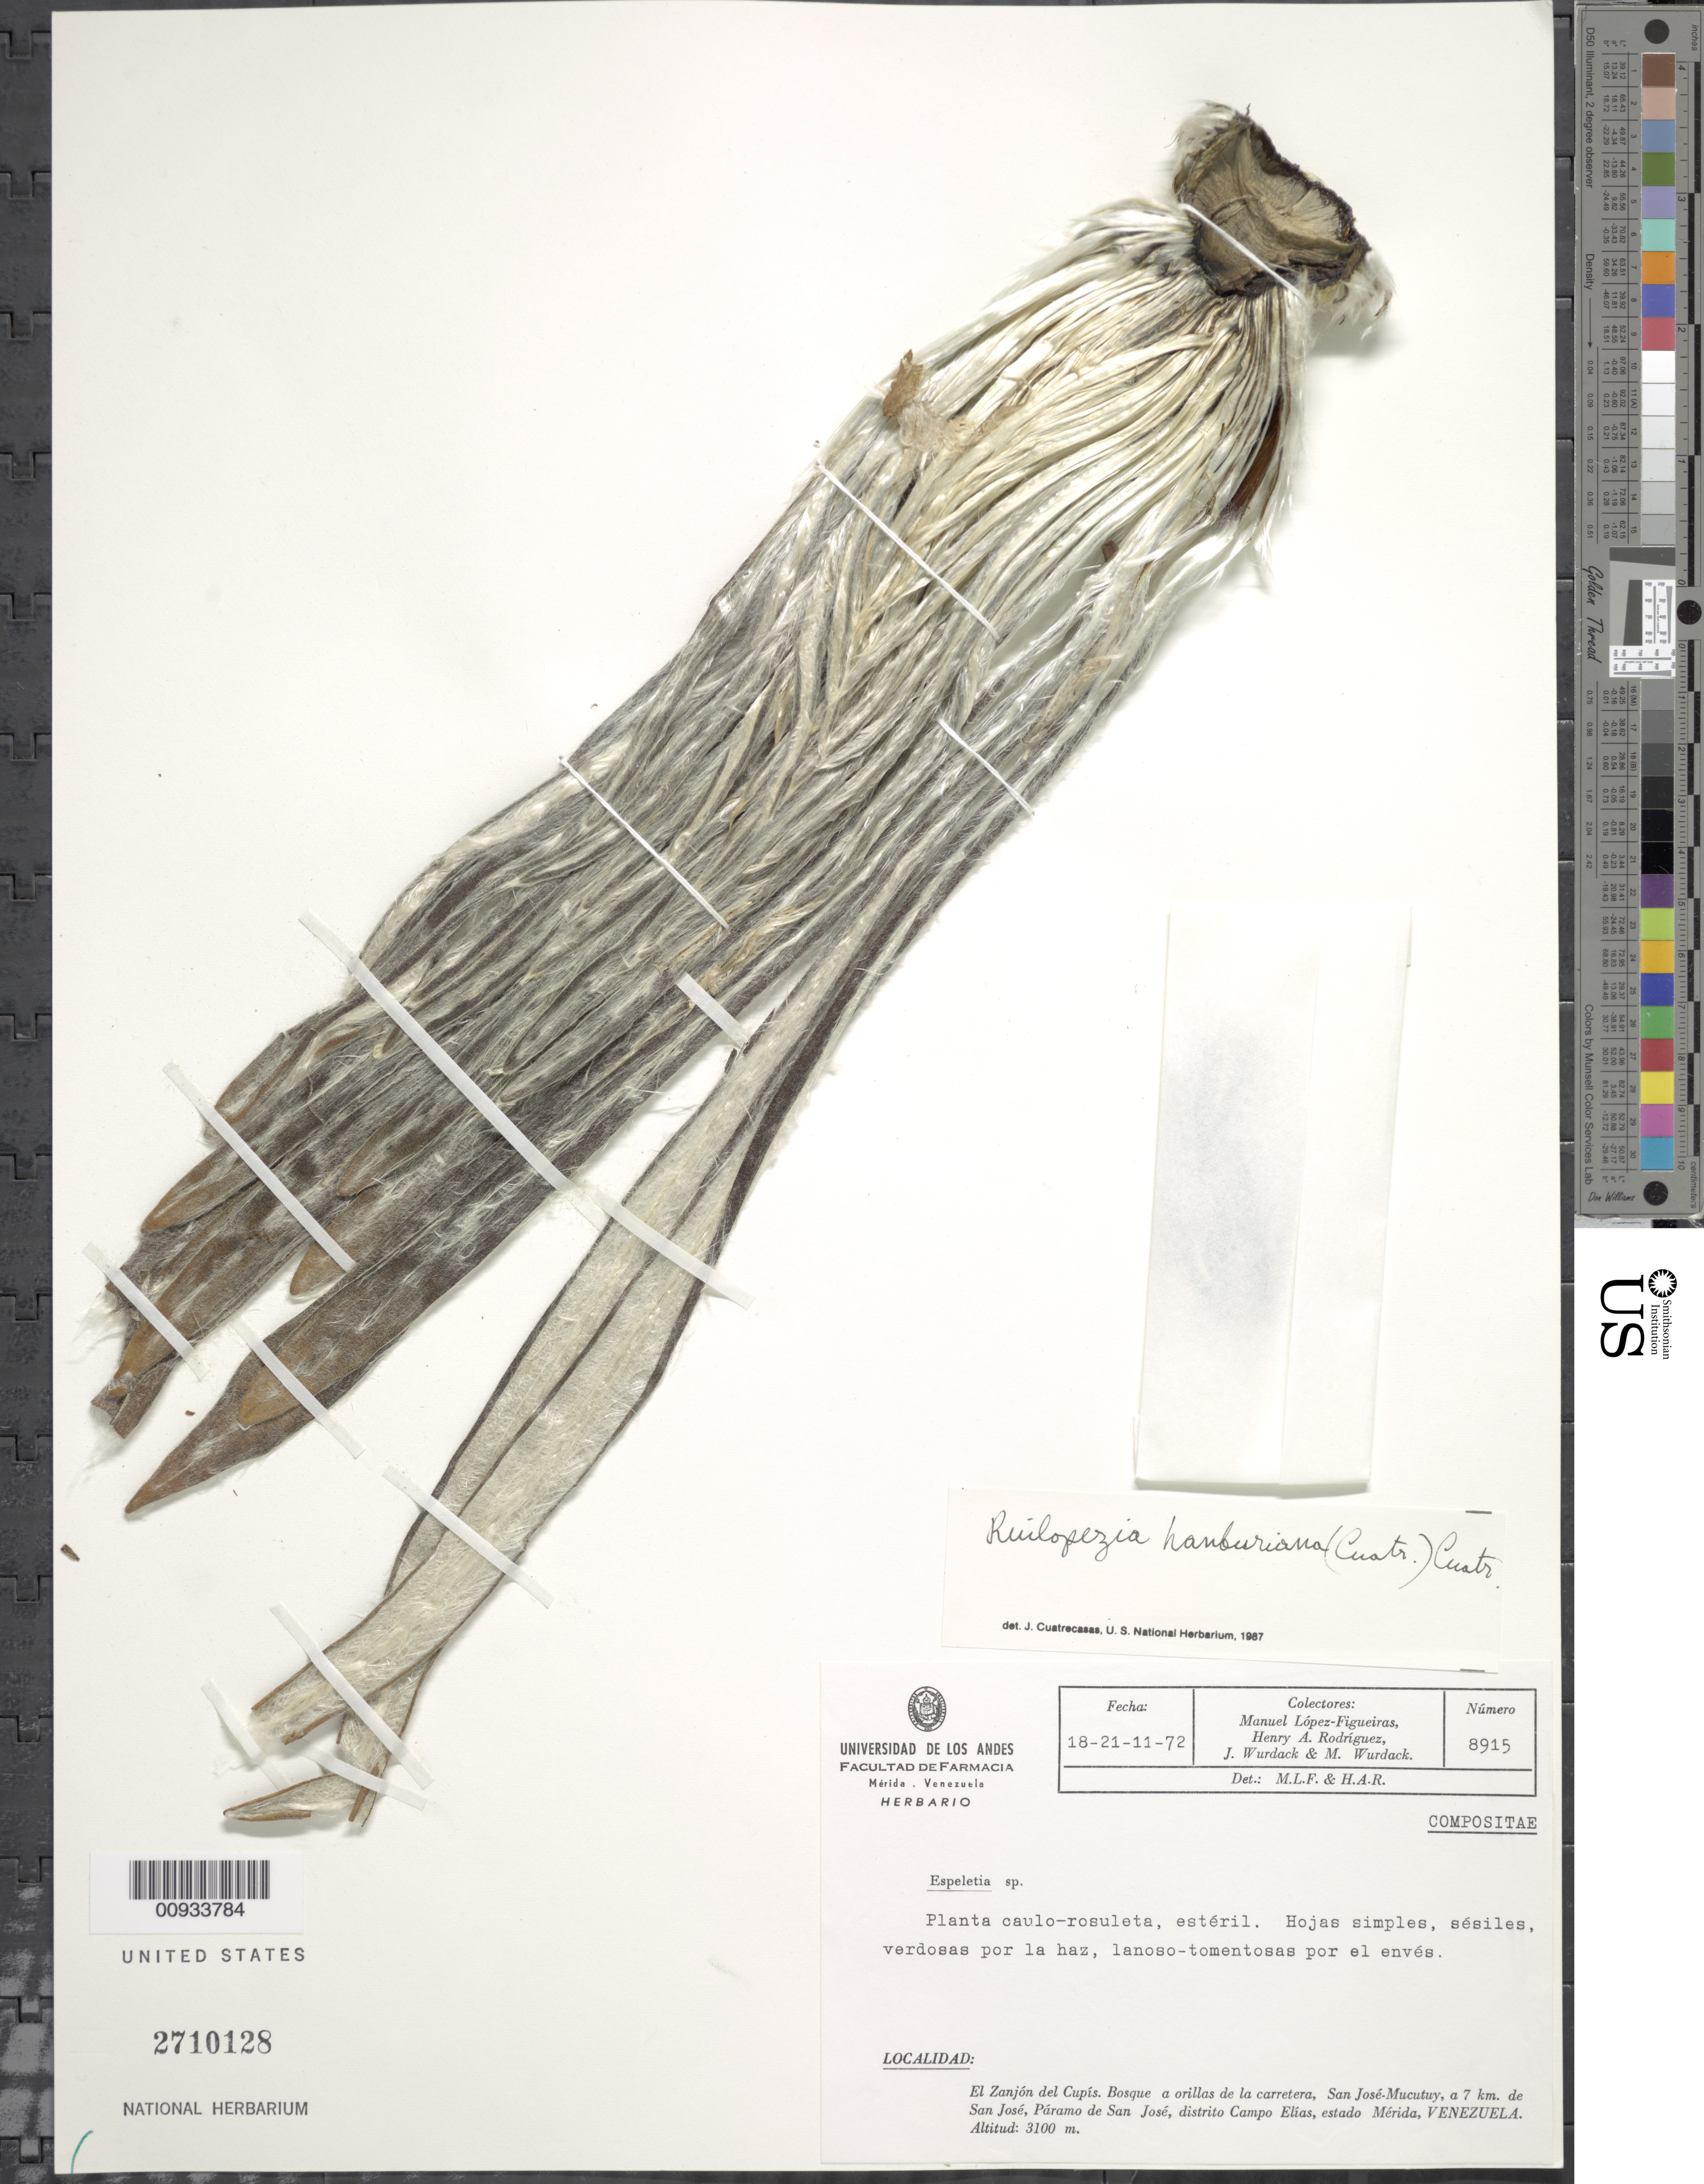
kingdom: Plantae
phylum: Tracheophyta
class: Magnoliopsida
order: Asterales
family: Asteraceae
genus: Ruilopezia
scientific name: Ruilopezia hanburiana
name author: (Cuatrec.) Cuatrec.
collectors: M. López Figueiras, H. A. Rodriguez, J. J. Wurdack & M. L. Wurdack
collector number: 8915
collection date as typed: Transcribed d/m/y: 18/11/72 to 21/11/72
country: Venezuela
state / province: Mérida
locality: El Zanjon del Cupis, Bosque a orillas de la carretera, San Jose-Mucutuy, a 7 km de San Jose, Paramo de San Jose, Distrito Campo Elias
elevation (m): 3100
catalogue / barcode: US 2710128